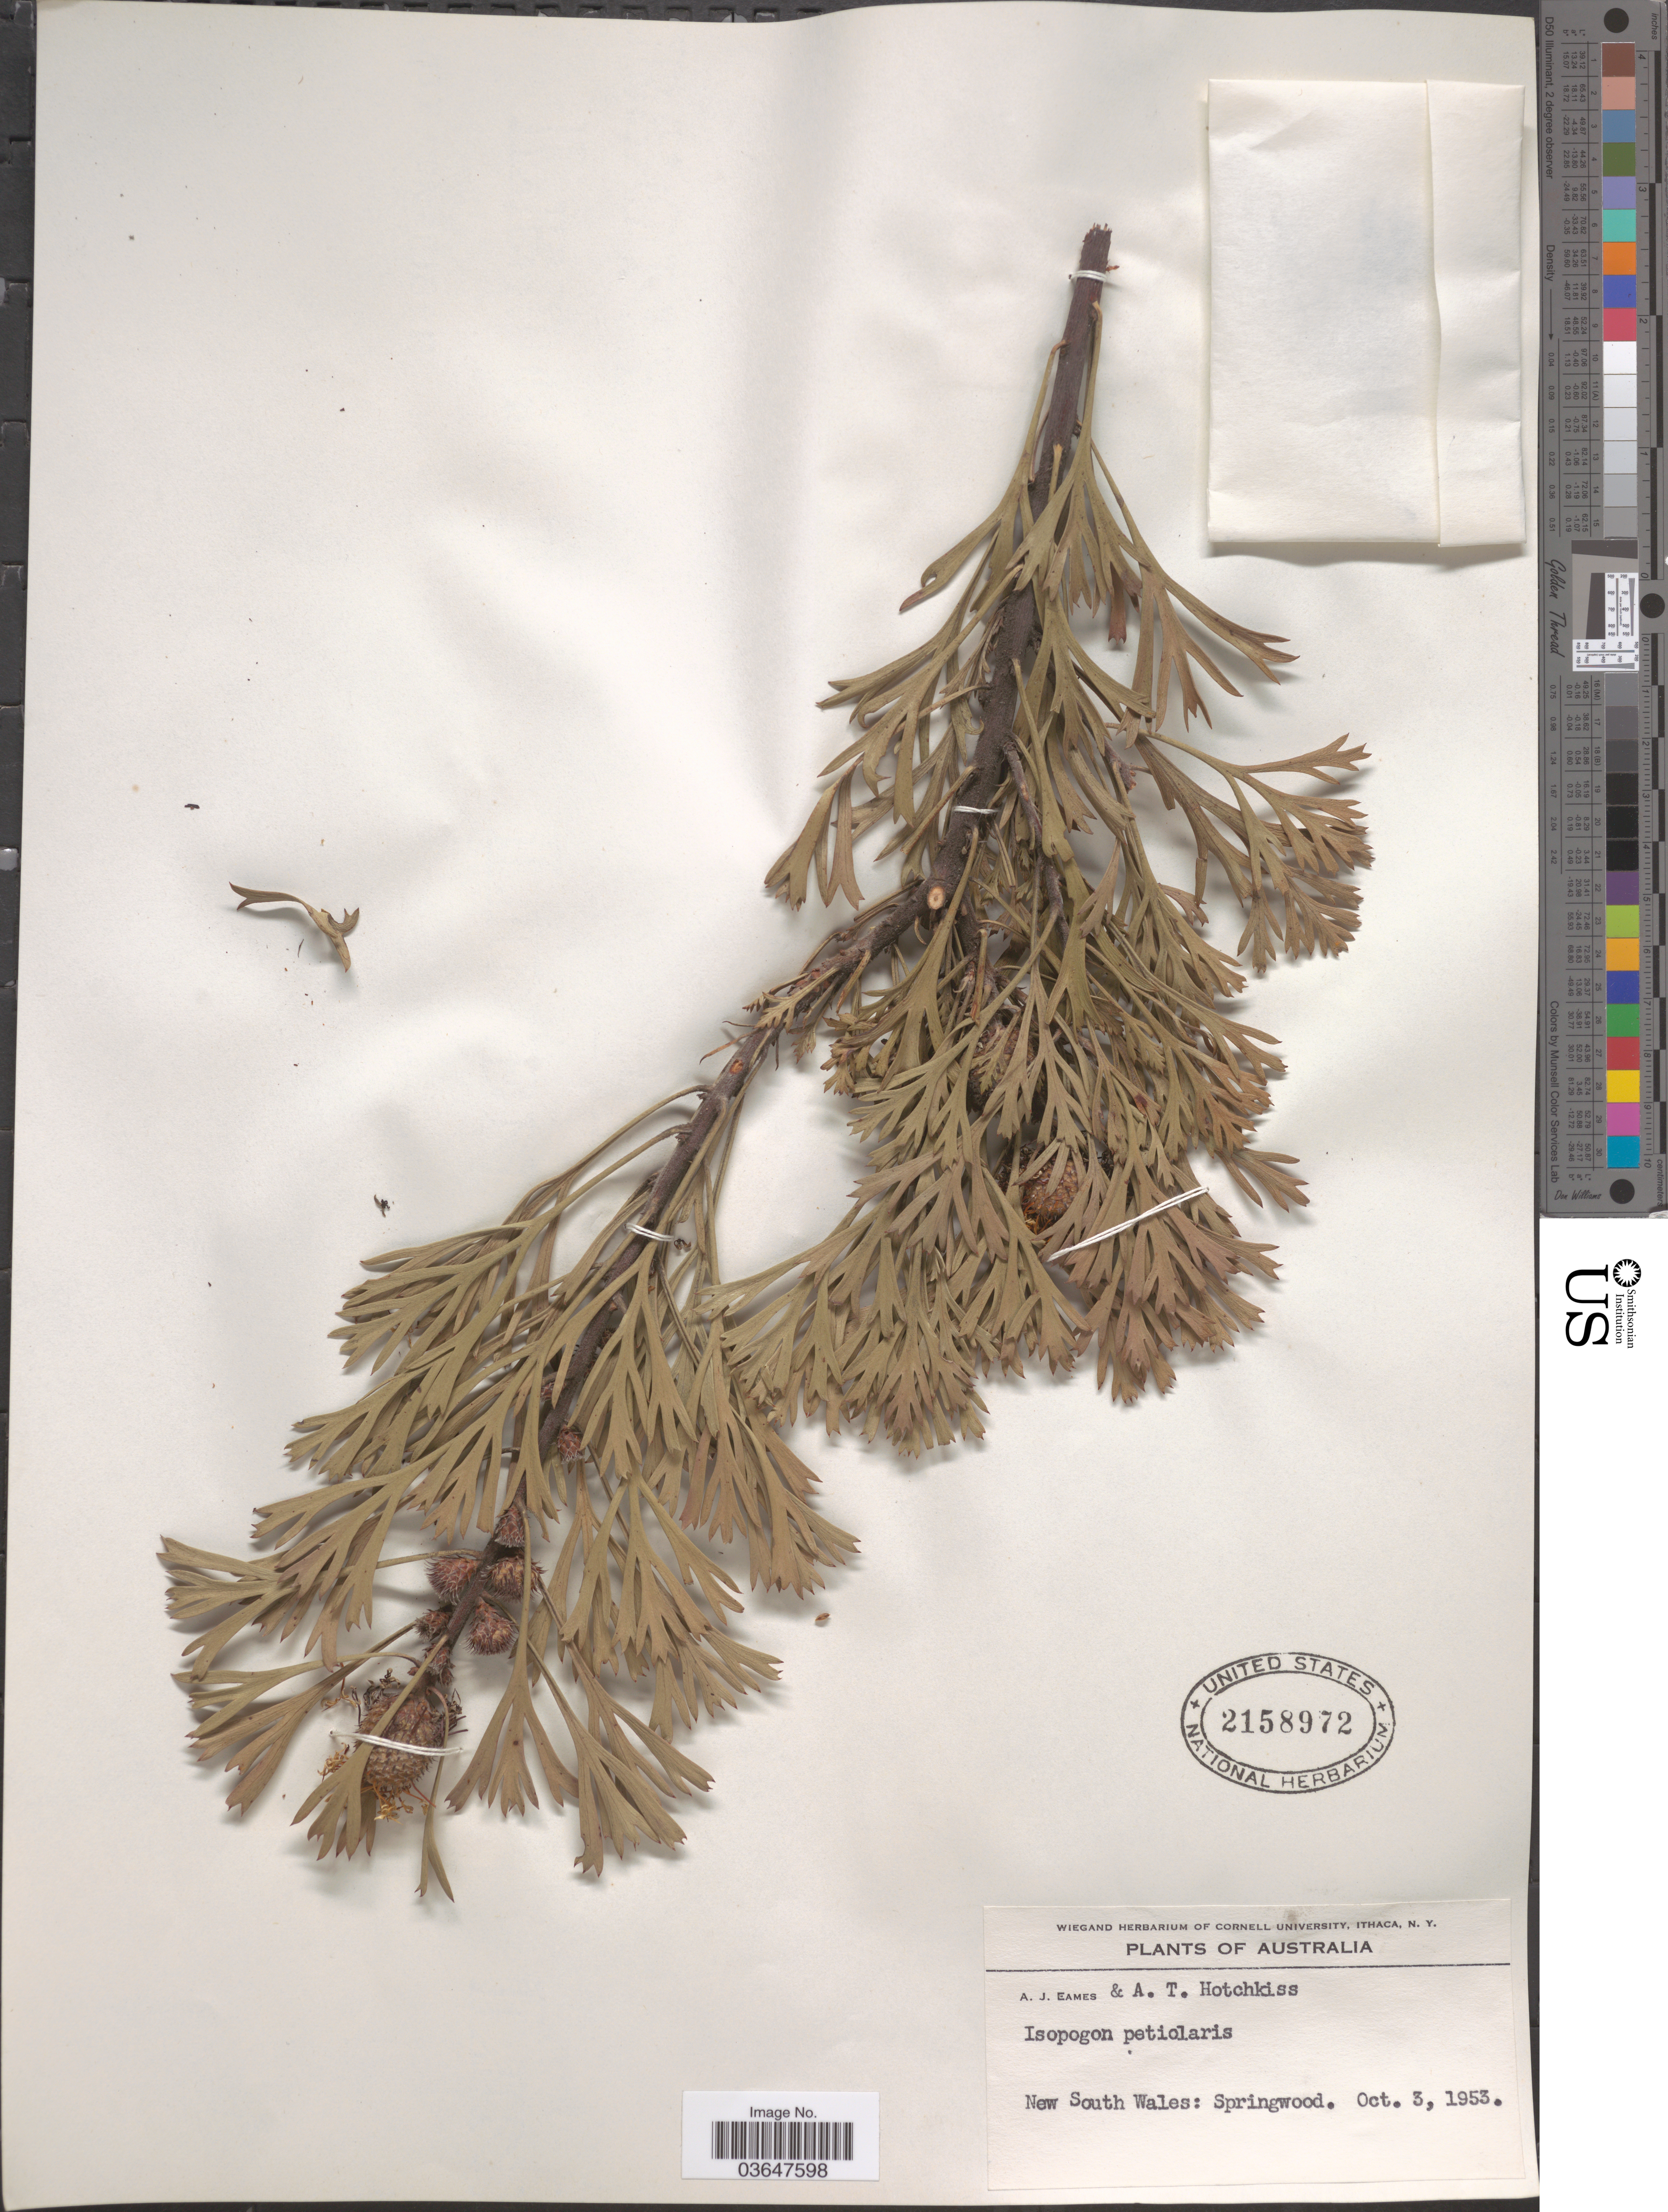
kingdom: Plantae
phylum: Tracheophyta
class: Magnoliopsida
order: Proteales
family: Proteaceae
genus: Isopogon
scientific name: Isopogon petiolaris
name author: A. Cunn. ex R. Br.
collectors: A. J. Eames & A. Hotchkiss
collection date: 1953-10-03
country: Australia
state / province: New South Wales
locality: Springwood.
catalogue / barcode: US 2158972